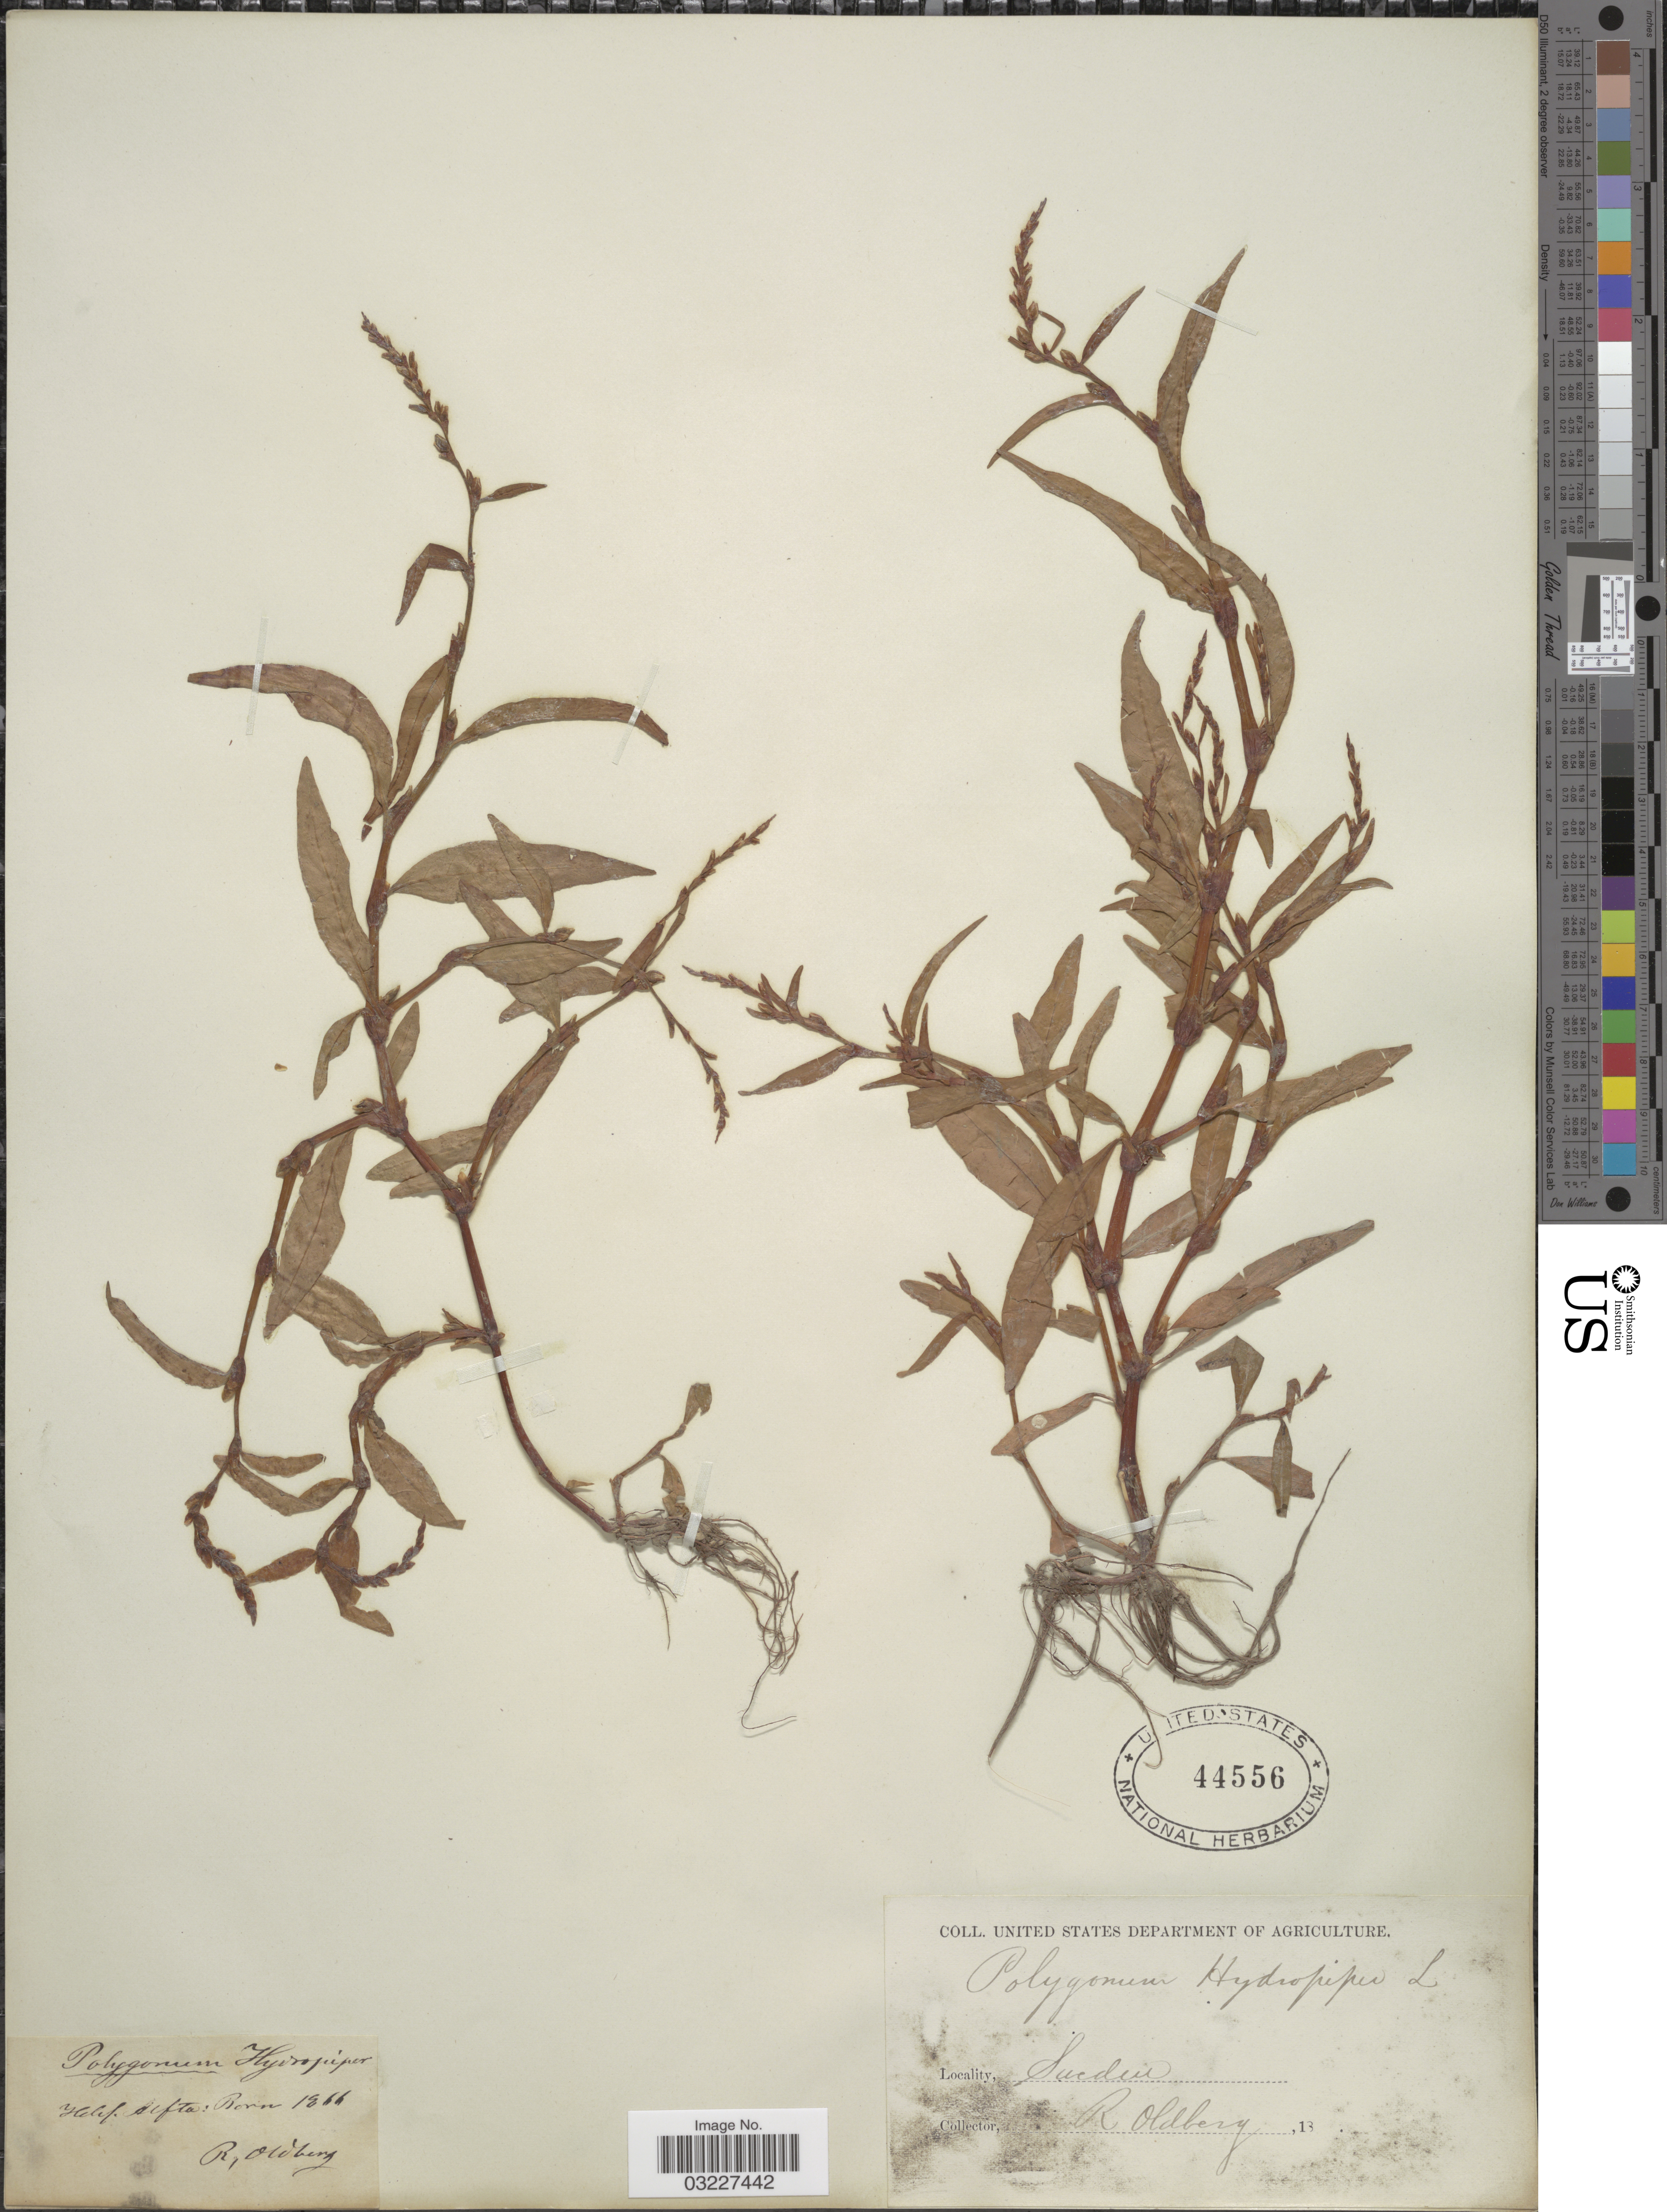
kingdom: Plantae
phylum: Tracheophyta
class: Magnoliopsida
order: Caryophyllales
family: Polygonaceae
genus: Polygonum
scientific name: Polygonum hydropiper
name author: L.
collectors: R. Oldberg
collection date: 1866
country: Sweden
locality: Helif. Alfta: Born.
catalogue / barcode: US 44556